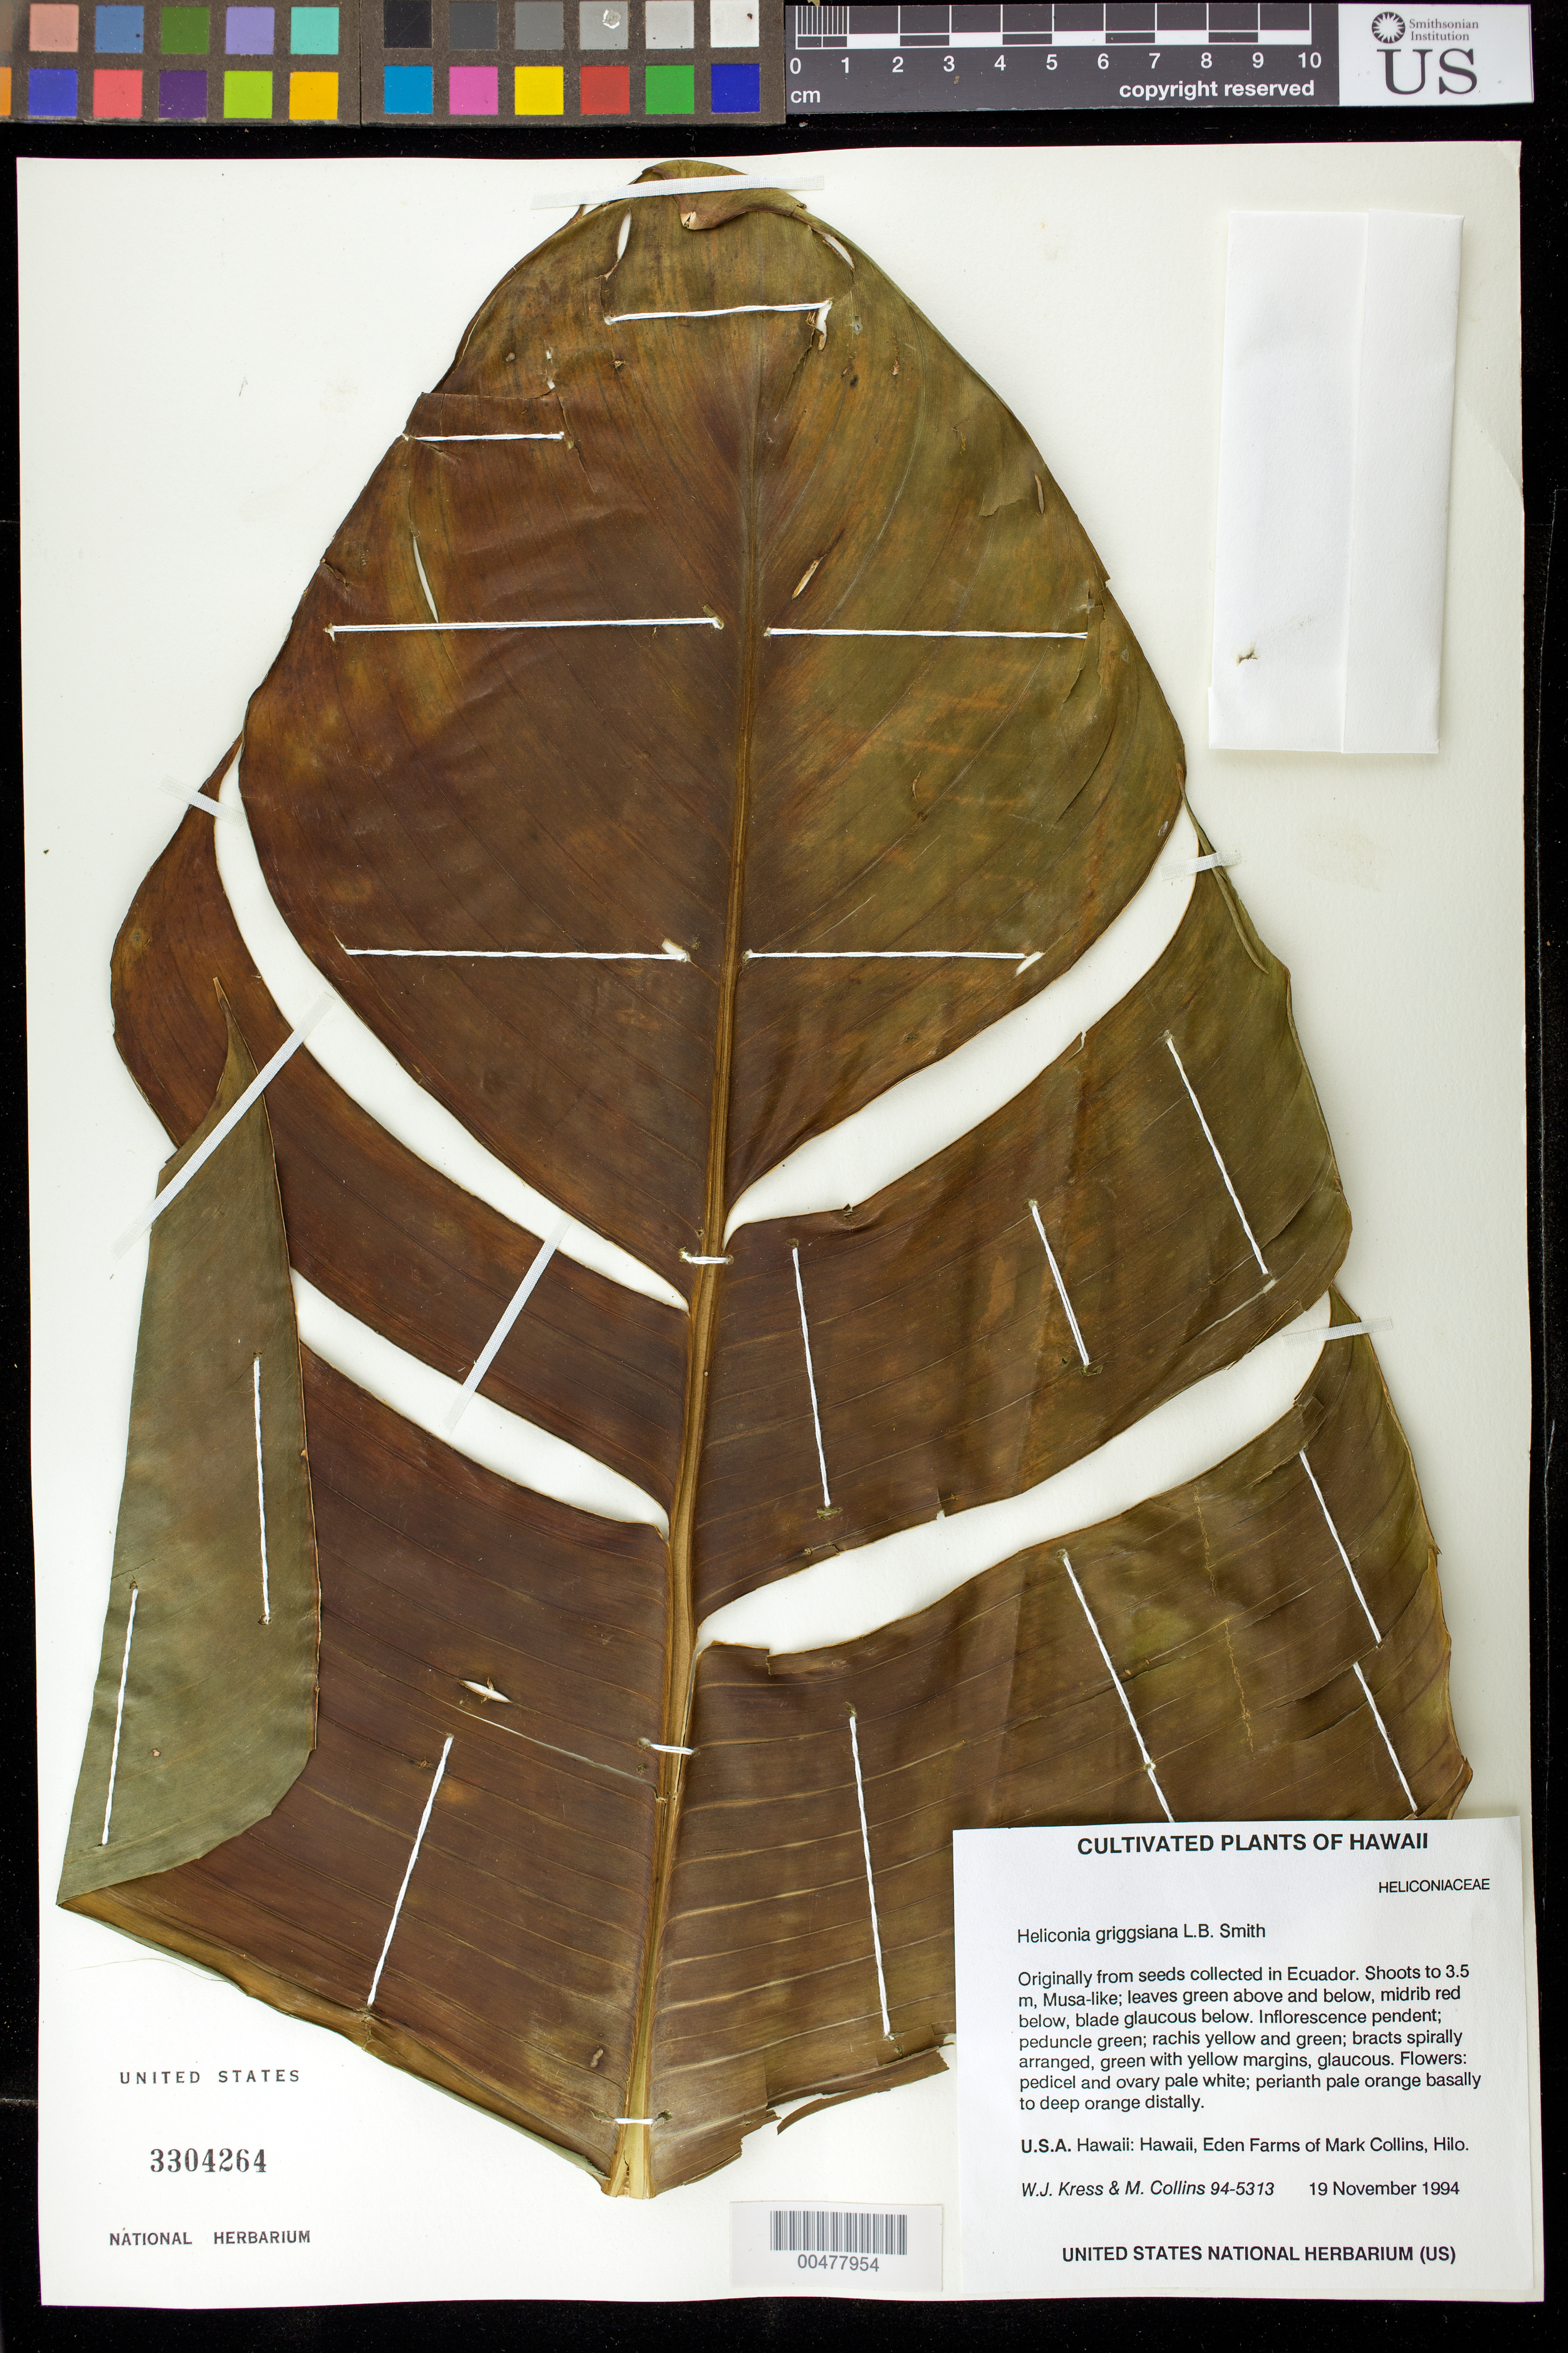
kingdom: Plantae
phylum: Tracheophyta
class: Liliopsida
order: Zingiberales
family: Heliconiaceae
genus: Heliconia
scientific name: Heliconia griggsiana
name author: L.B. Sm.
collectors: W. J. Kress & M. Collins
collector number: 94-5313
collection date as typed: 19 Nov 1994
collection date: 1994-11-19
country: United States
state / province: Hawaii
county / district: Hawaii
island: Hawaii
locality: Eden Farms of Mark Collins, Hilo, originally from Ecuador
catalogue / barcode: US 3304264